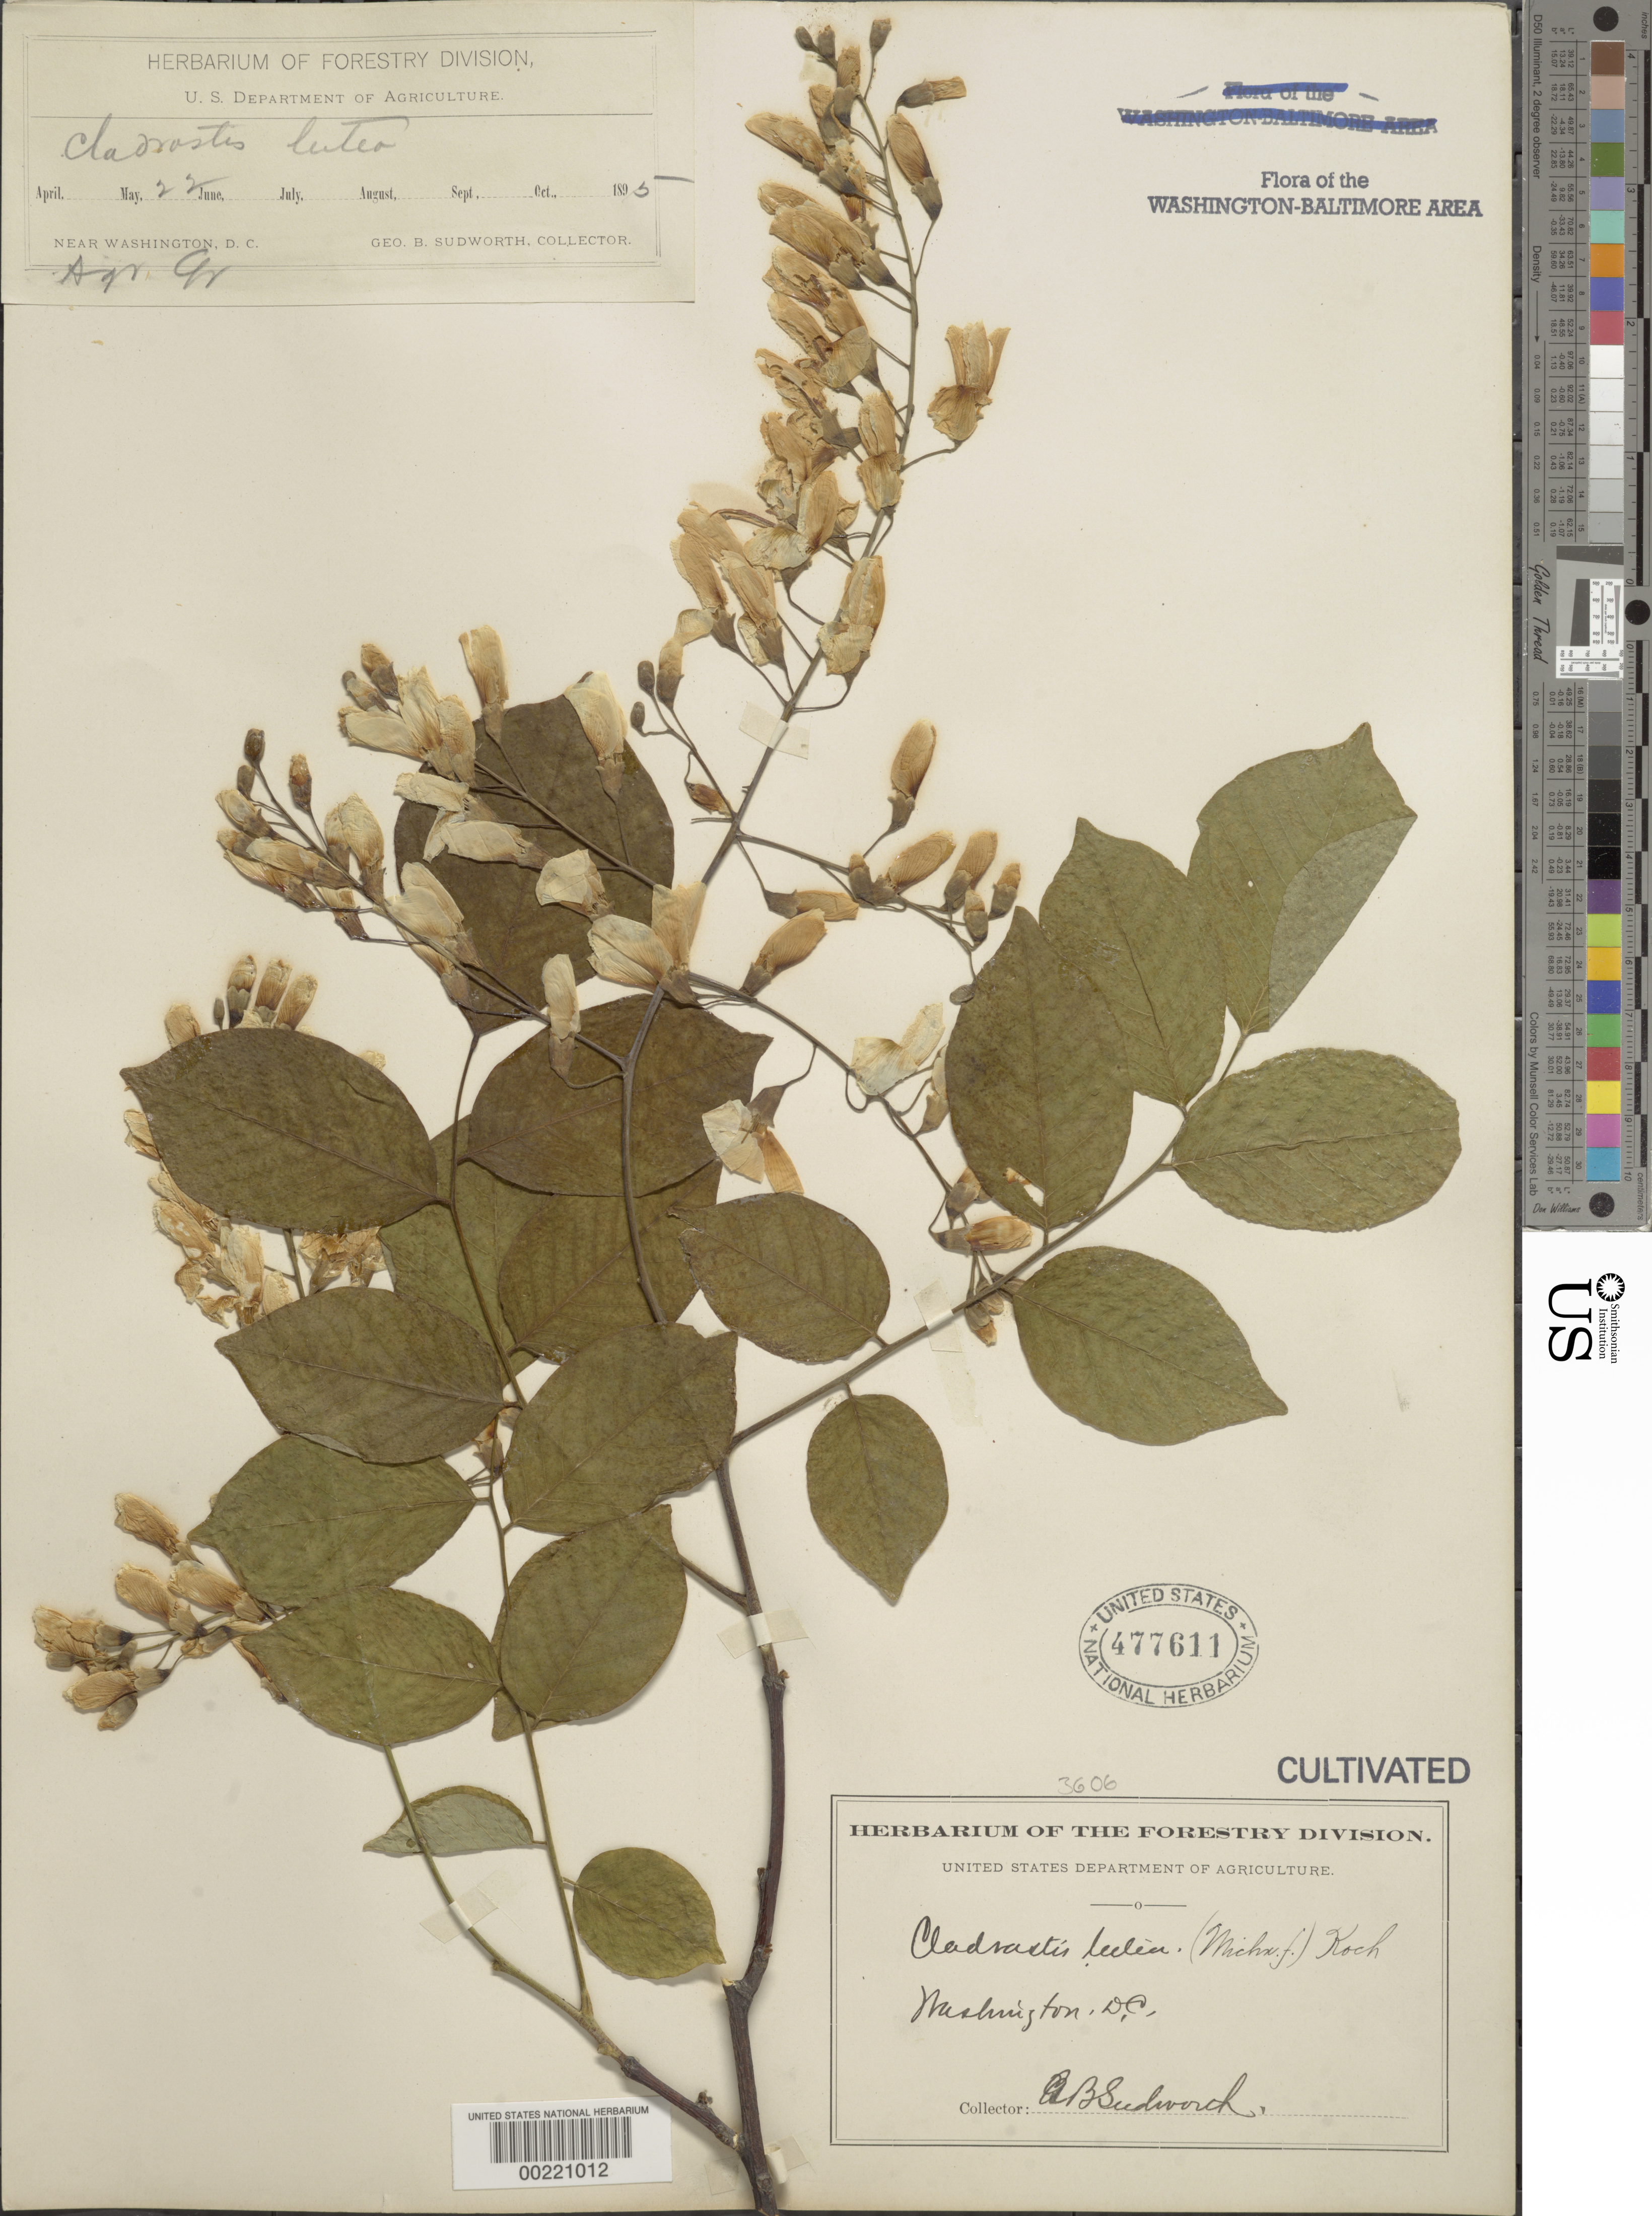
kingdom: Plantae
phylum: Tracheophyta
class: Magnoliopsida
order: Fabales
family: Fabaceae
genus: Cladrastis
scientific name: Cladrastis lutea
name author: (Michx.) Koch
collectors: G. B. Sudworth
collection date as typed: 22 May 1895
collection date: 1895-05-22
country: United States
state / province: District of Columbia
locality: Department of Agriculture grounds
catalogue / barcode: US 477611